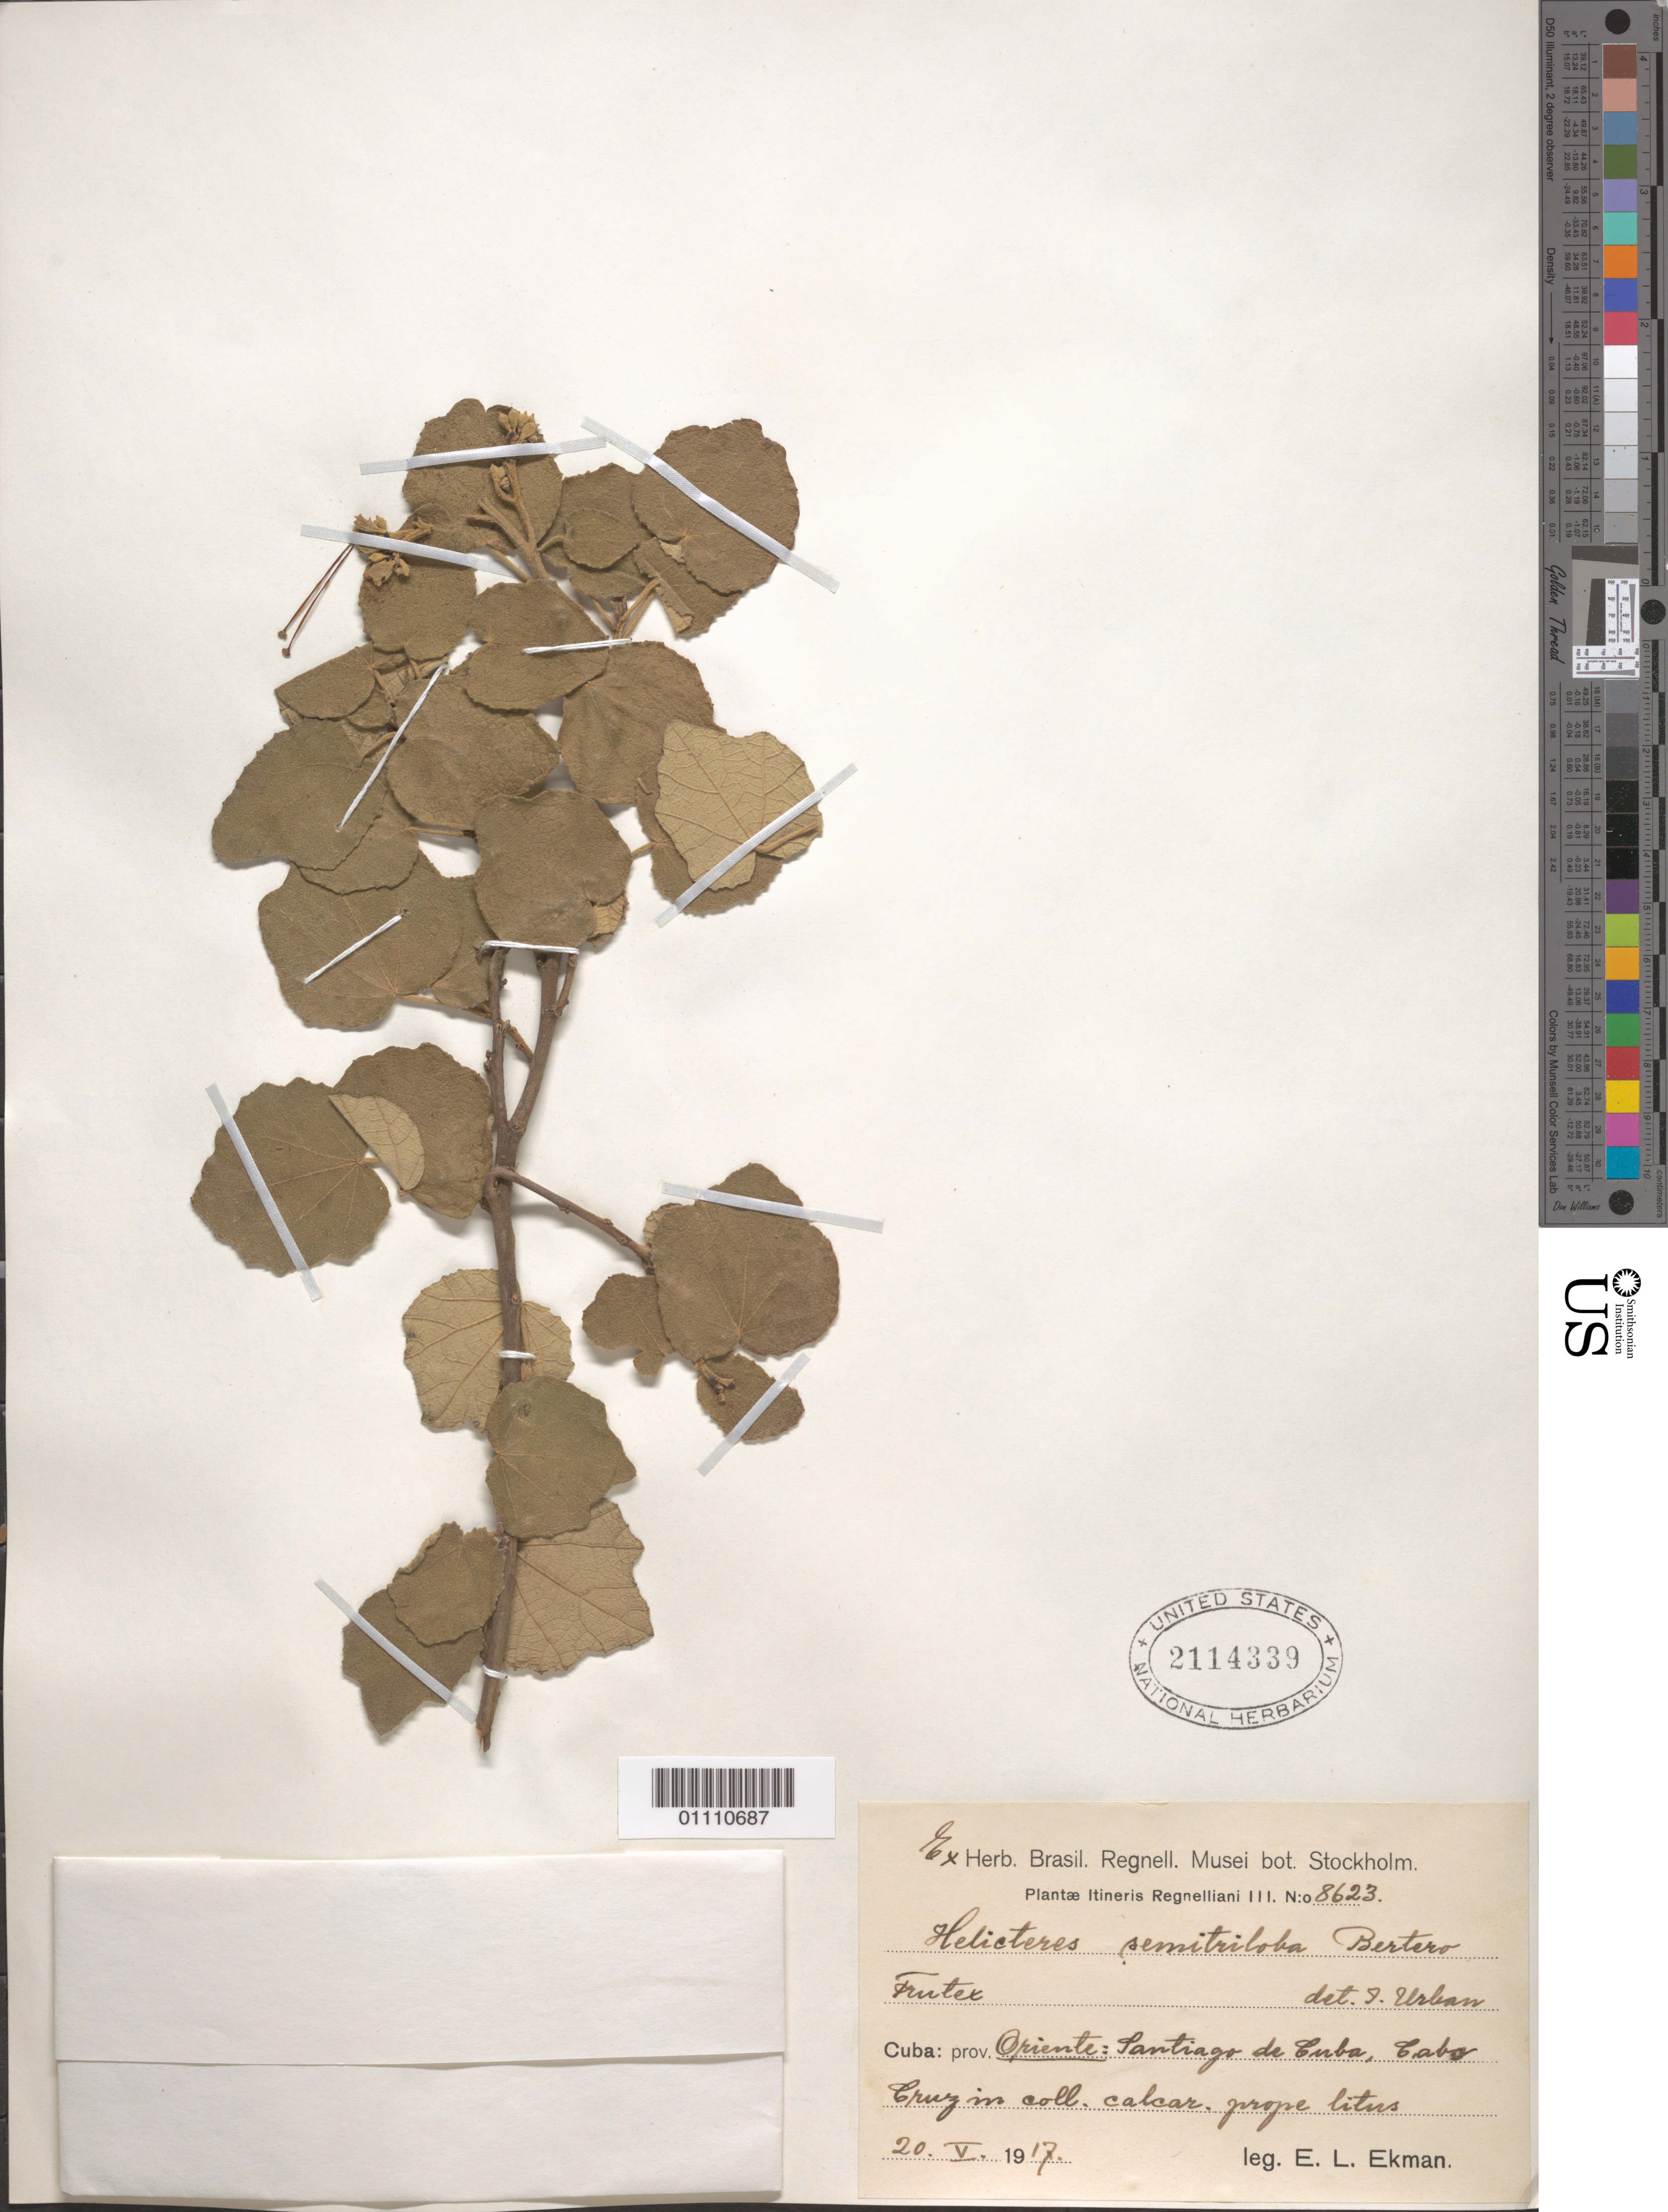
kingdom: Plantae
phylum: Tracheophyta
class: Magnoliopsida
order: Malvales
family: Malvaceae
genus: Helicteres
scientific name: Helicteres semitriloba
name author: Bertero ex DC.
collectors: E. L. Ekman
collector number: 8623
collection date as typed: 20 May 1917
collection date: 1917-05-20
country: Cuba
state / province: Santiago de Cuba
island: Cuba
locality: Oriente: Santiago de Cuba, Cabo Cruz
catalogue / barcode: US 2114339